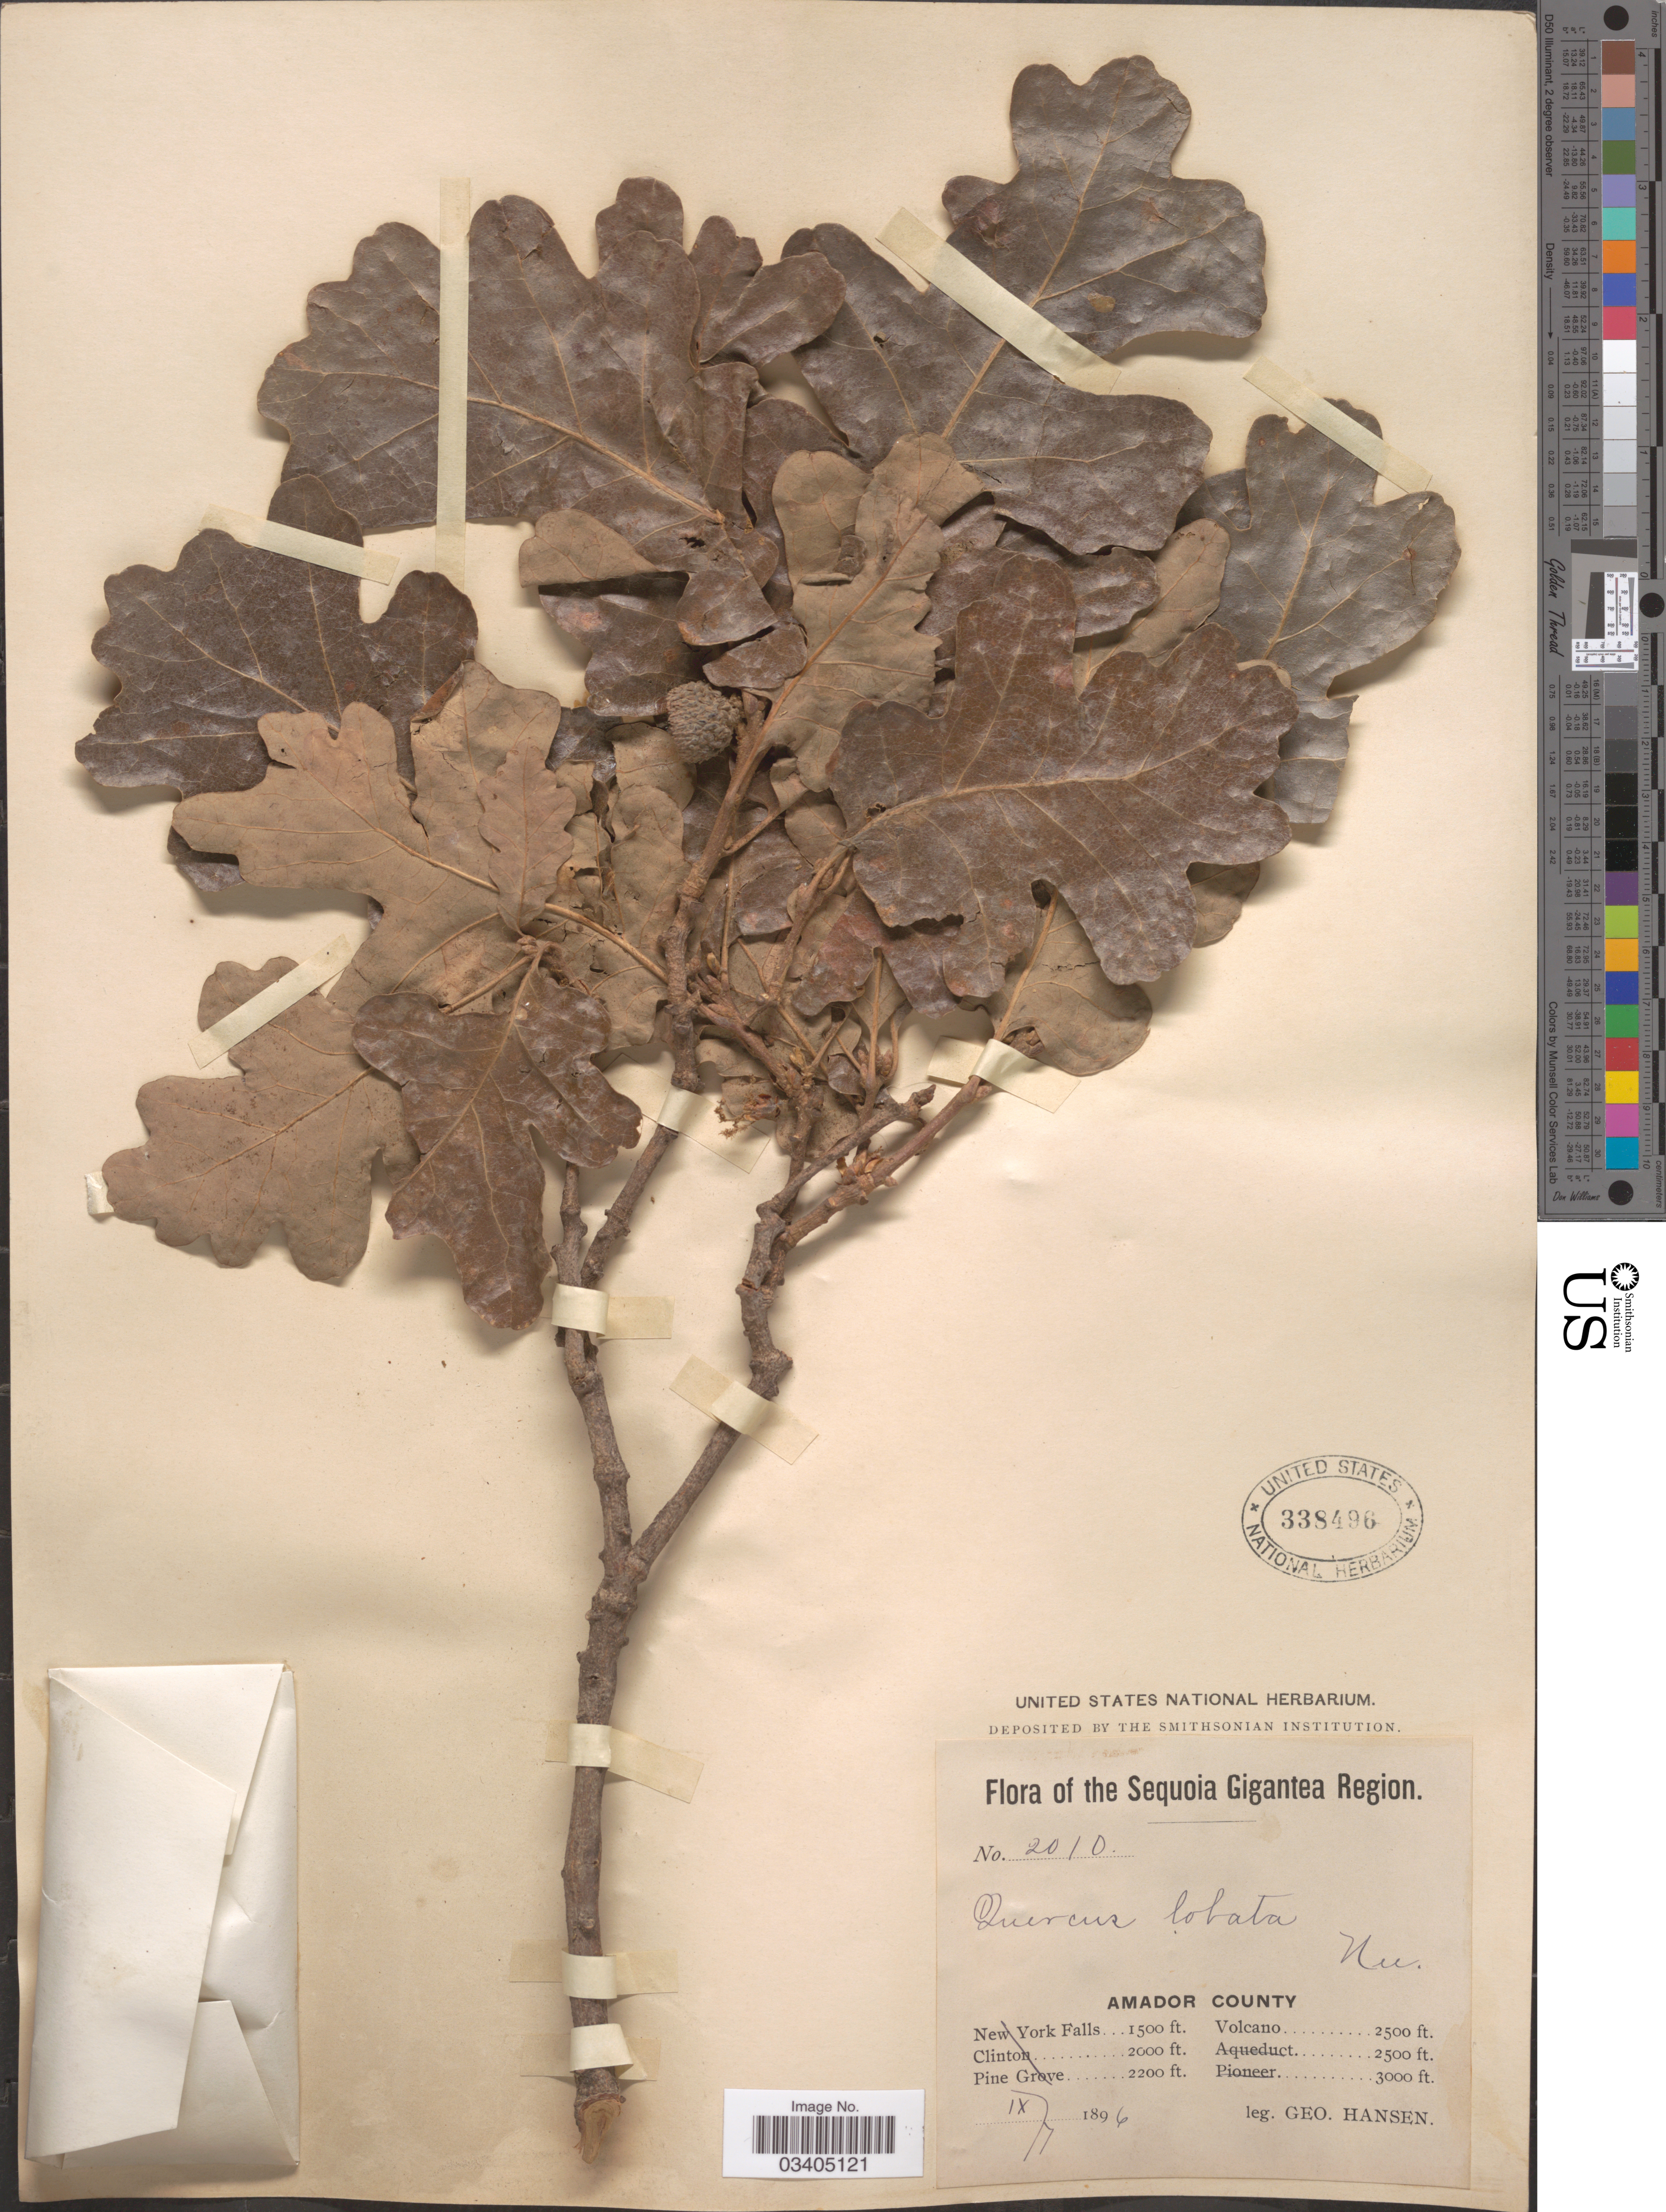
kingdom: Plantae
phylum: Tracheophyta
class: Magnoliopsida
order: Fagales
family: Fagaceae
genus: Quercus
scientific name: Quercus garryana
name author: Douglas ex Hook.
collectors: G. Hansen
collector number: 2010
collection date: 1896-09-07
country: United States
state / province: California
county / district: Amador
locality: The Sequoia Gigantea Region. Amador County, Volcano.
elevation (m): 762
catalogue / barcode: US 338496